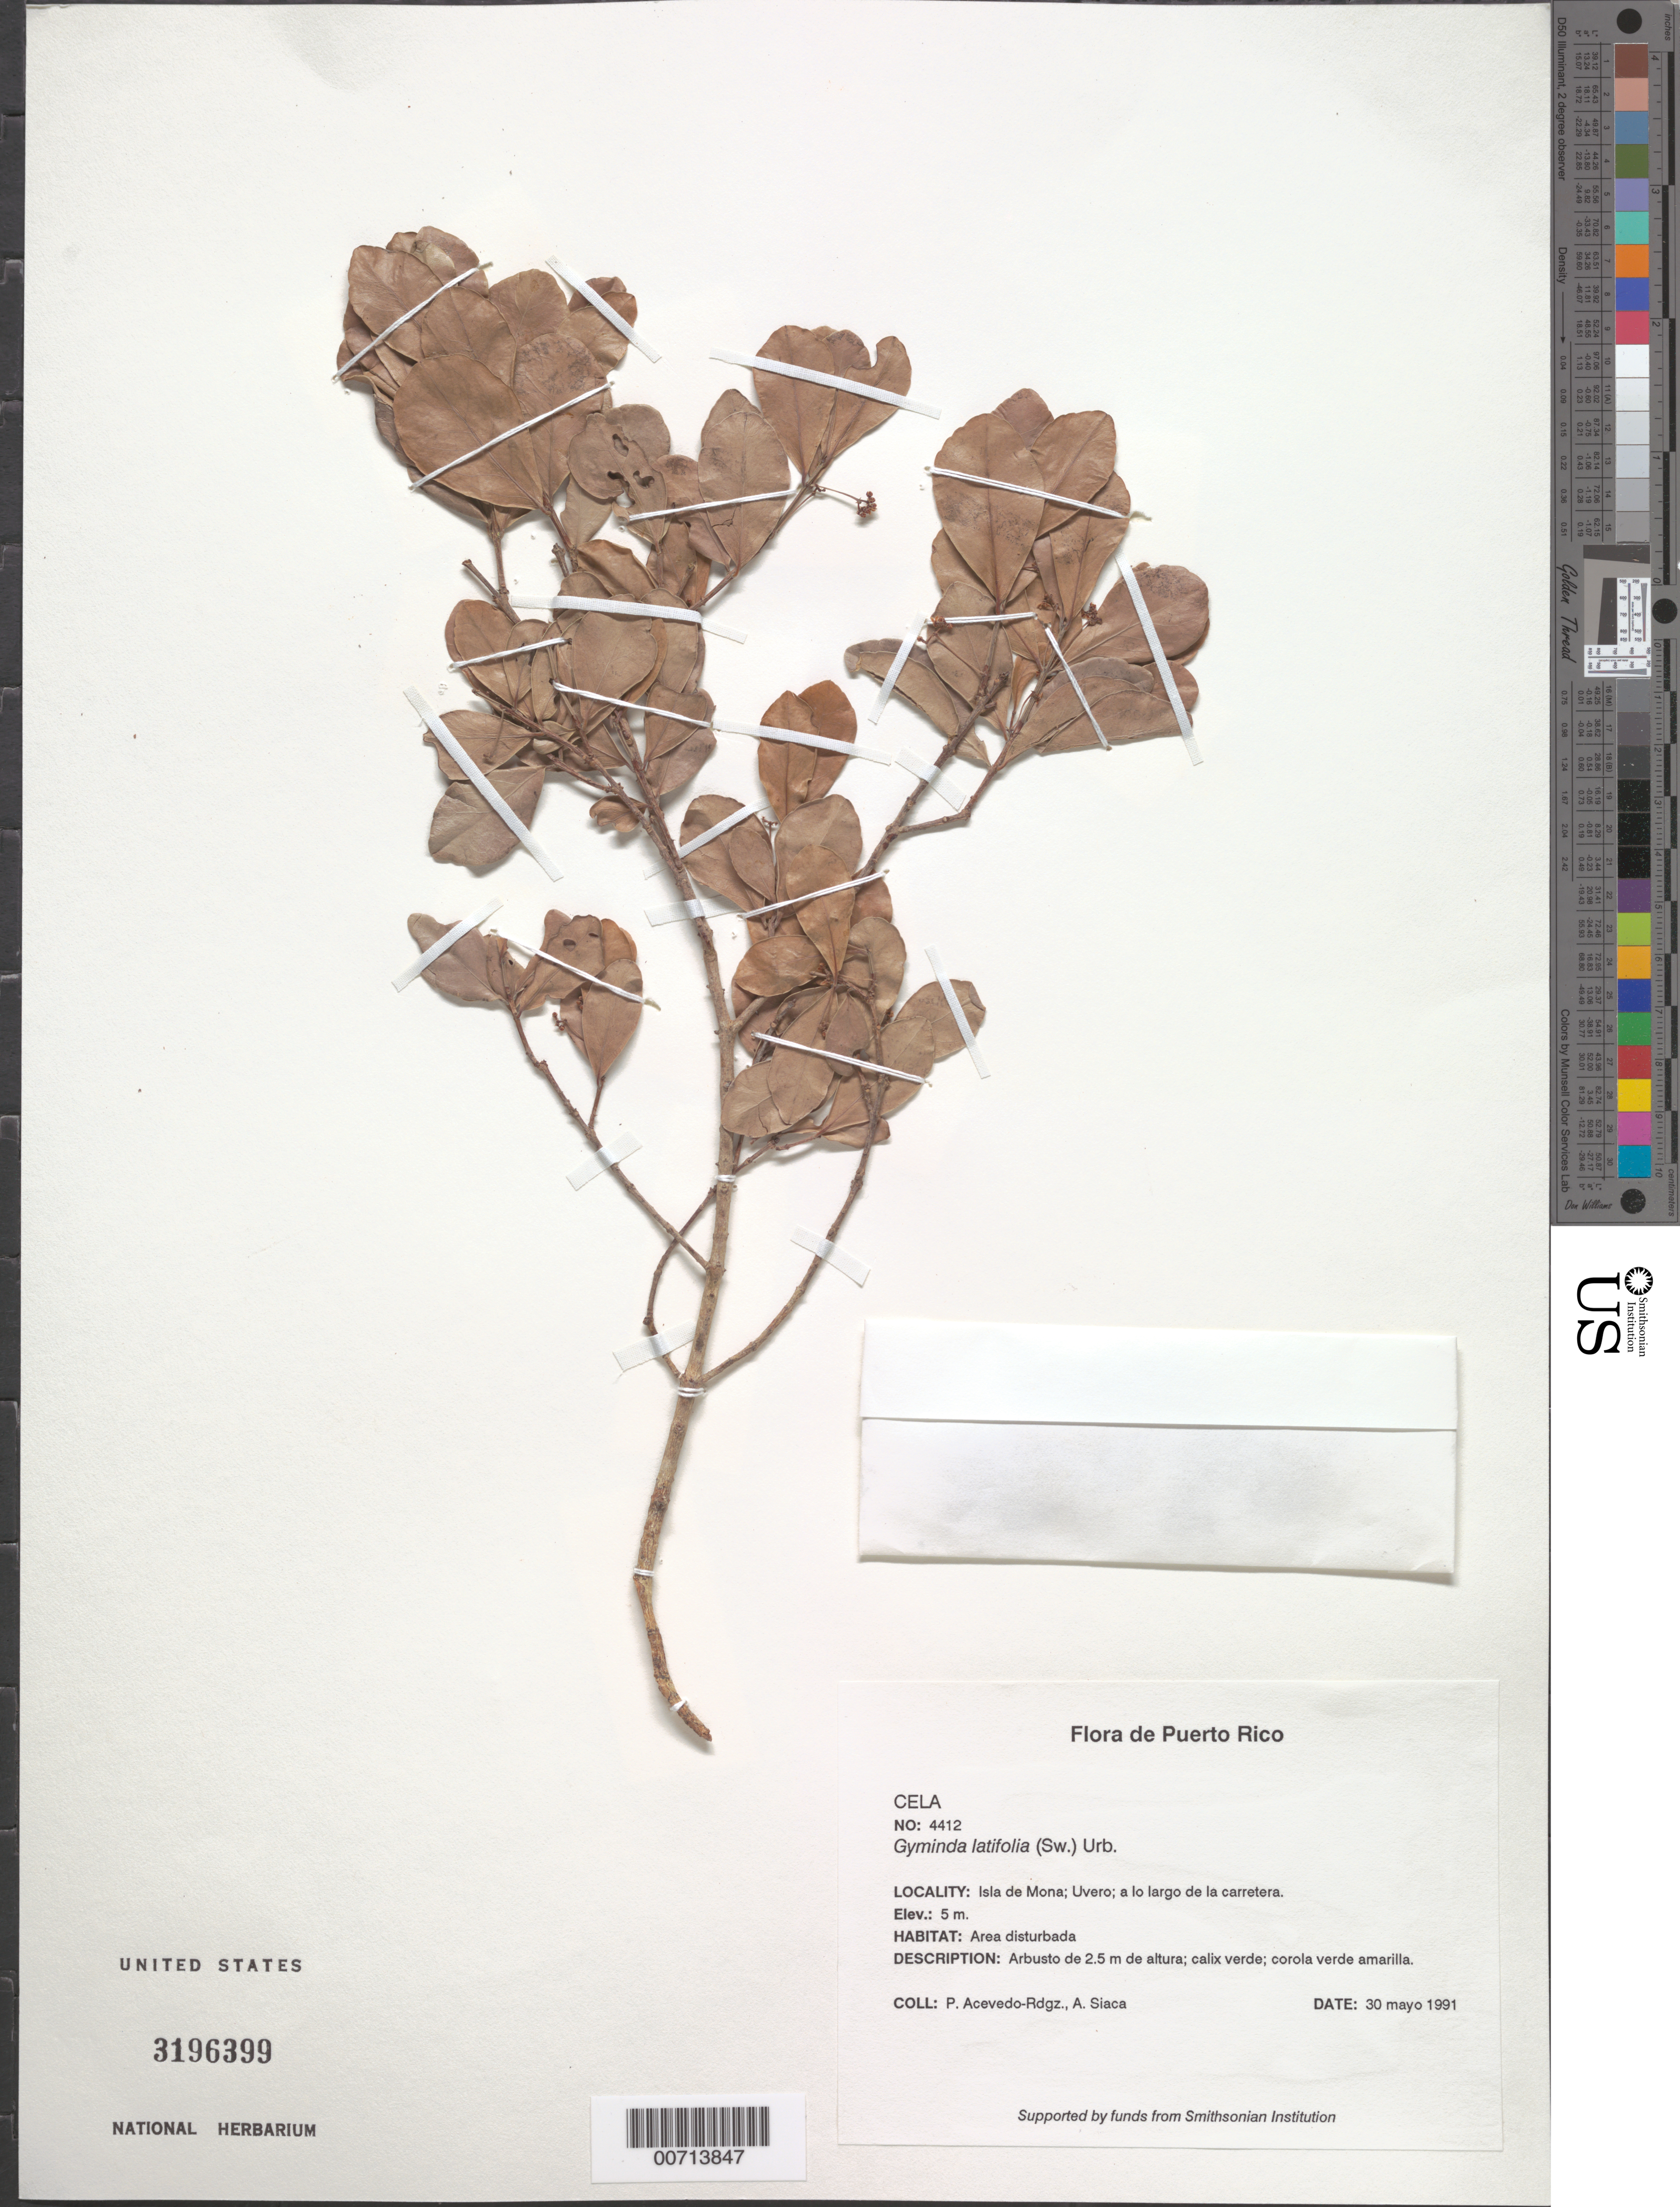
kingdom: Plantae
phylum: Tracheophyta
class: Magnoliopsida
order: Celastrales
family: Celastraceae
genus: Gyminda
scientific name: Gyminda latifolia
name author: (Sw.) Urb.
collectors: P. Acevedo-Rodr. & A. Siaca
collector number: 4412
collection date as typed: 30 May 1991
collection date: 1991-05-30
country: Puerto Rico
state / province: Mayaguëz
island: Mona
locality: Isla de Mona; Uvero; a lo largo de la carretera.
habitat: Area disturbada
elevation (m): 5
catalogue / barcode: US 3196399